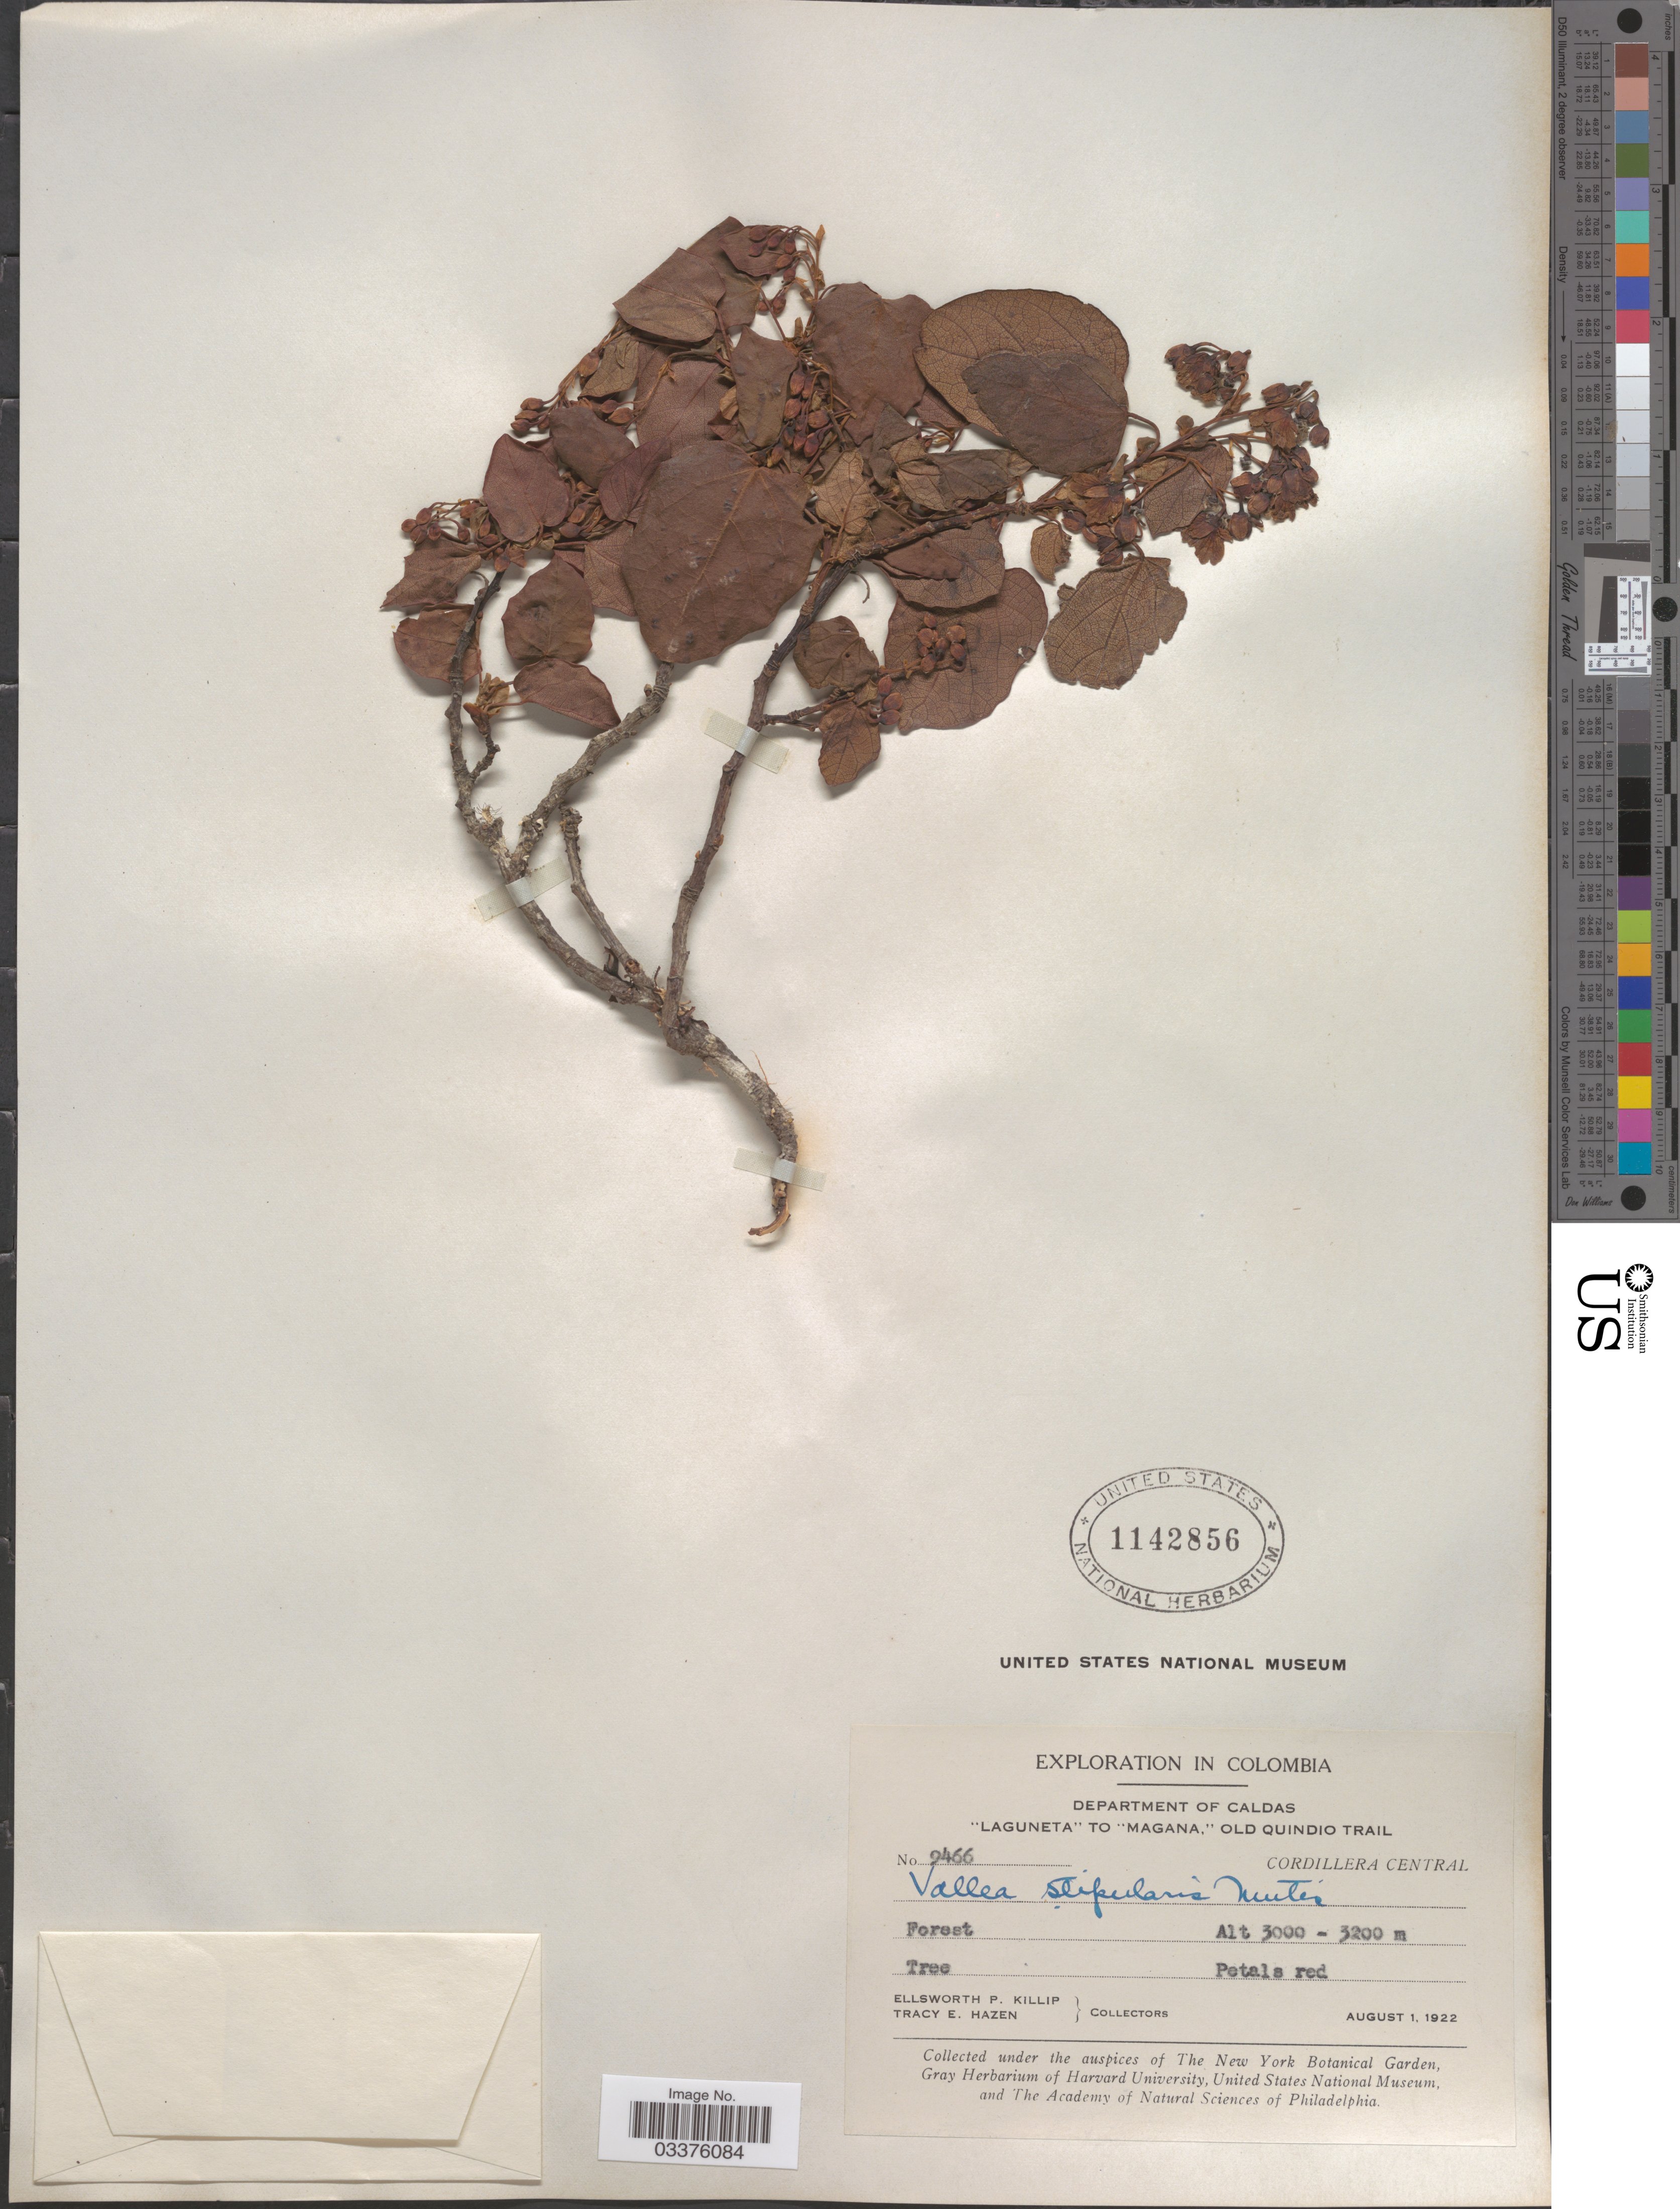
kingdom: Plantae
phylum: Tracheophyta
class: Magnoliopsida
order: Oxalidales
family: Elaeocarpaceae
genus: Vallea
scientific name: Vallea stipularis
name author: L. f.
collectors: E. P. Killip & T. E. Hazen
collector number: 9466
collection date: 1922-08-01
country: Colombia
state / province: Caldas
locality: Department of Caldas, "Laguneta" to "Magana," old Quindio trail, Cordillera Central.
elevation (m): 3000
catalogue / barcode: US 1142856